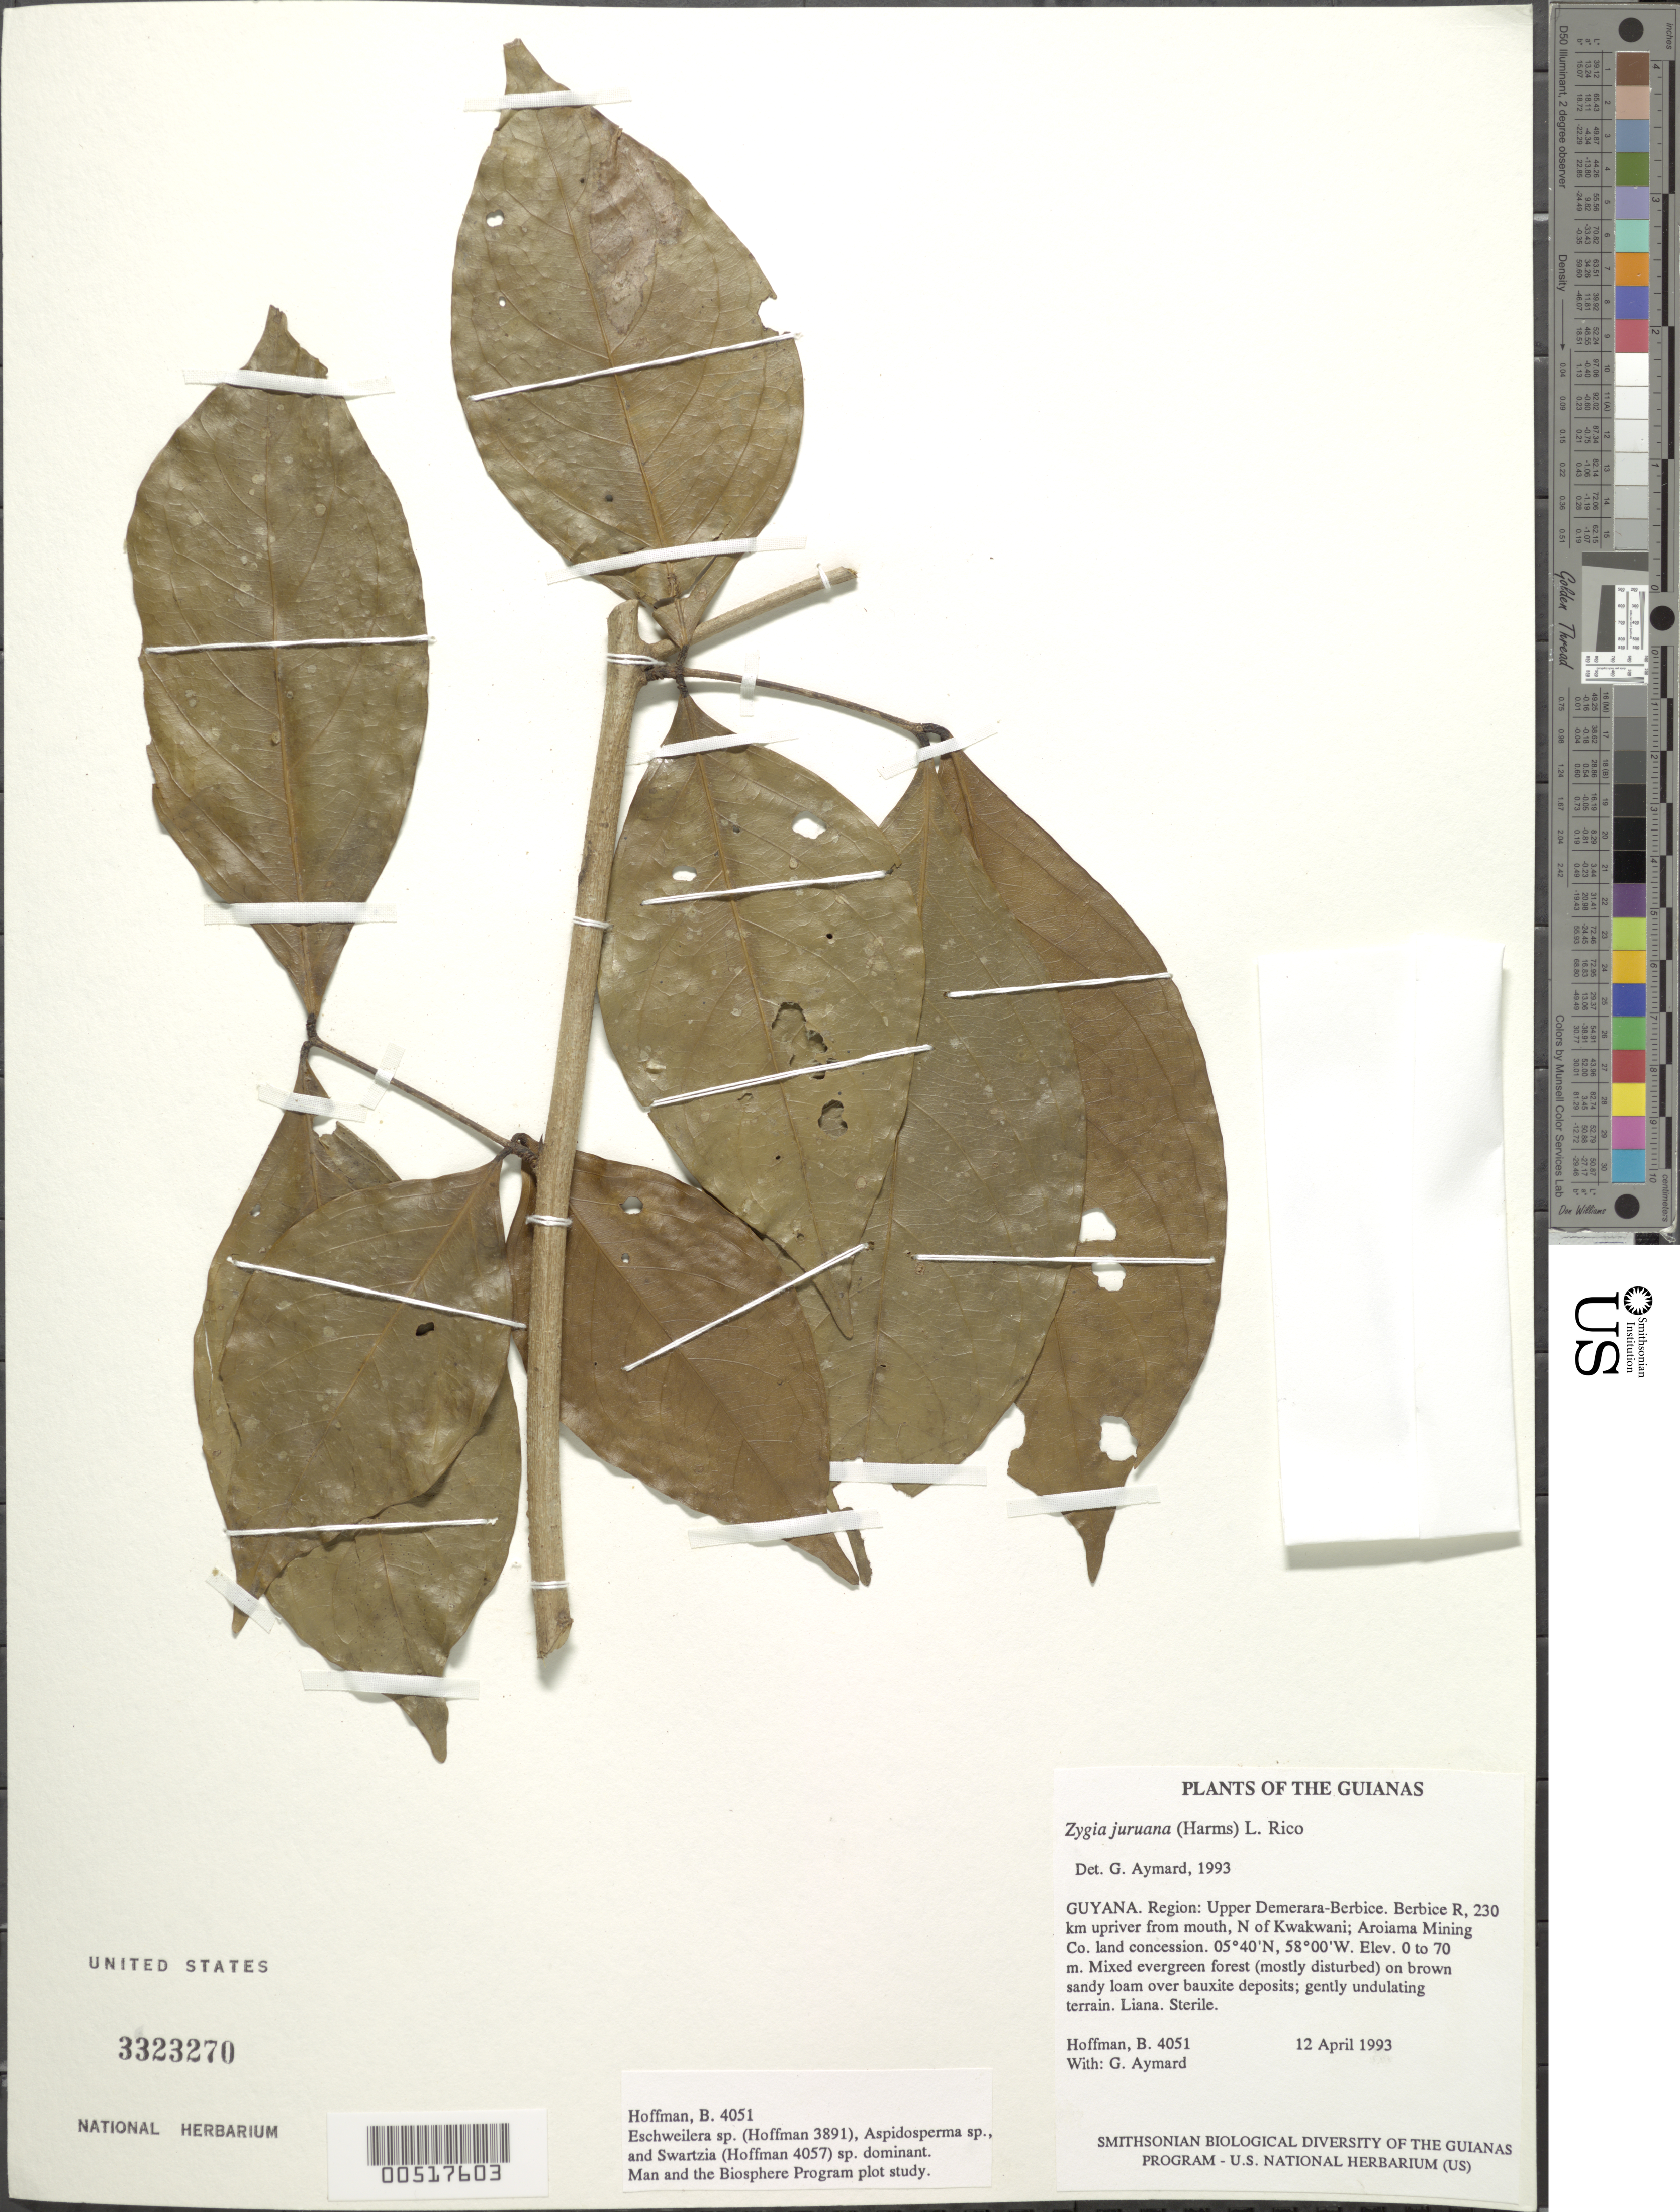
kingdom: Plantae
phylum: Tracheophyta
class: Magnoliopsida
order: Fabales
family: Fabaceae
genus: Zygia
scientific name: Zygia juruana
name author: (Harms) L. Rico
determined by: Aymard C., G. A., (PORT), Univ. Nac. Exp. de los Llanos Ezequiel Zamora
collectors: B. Hoffman & G. A. Aymard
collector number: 4051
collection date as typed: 12 April 1993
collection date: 1993-04-12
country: Guyana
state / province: U. Demerara-Berbice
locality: Berbice River, 230 km upriver from mouth, N of Kwakwani; Aroiama Mining Co. land concession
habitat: Mixed evergreen forest (mostly disturbed) on brown sandy loam over bauxite deposits; gently undulating terrain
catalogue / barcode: US 3323270